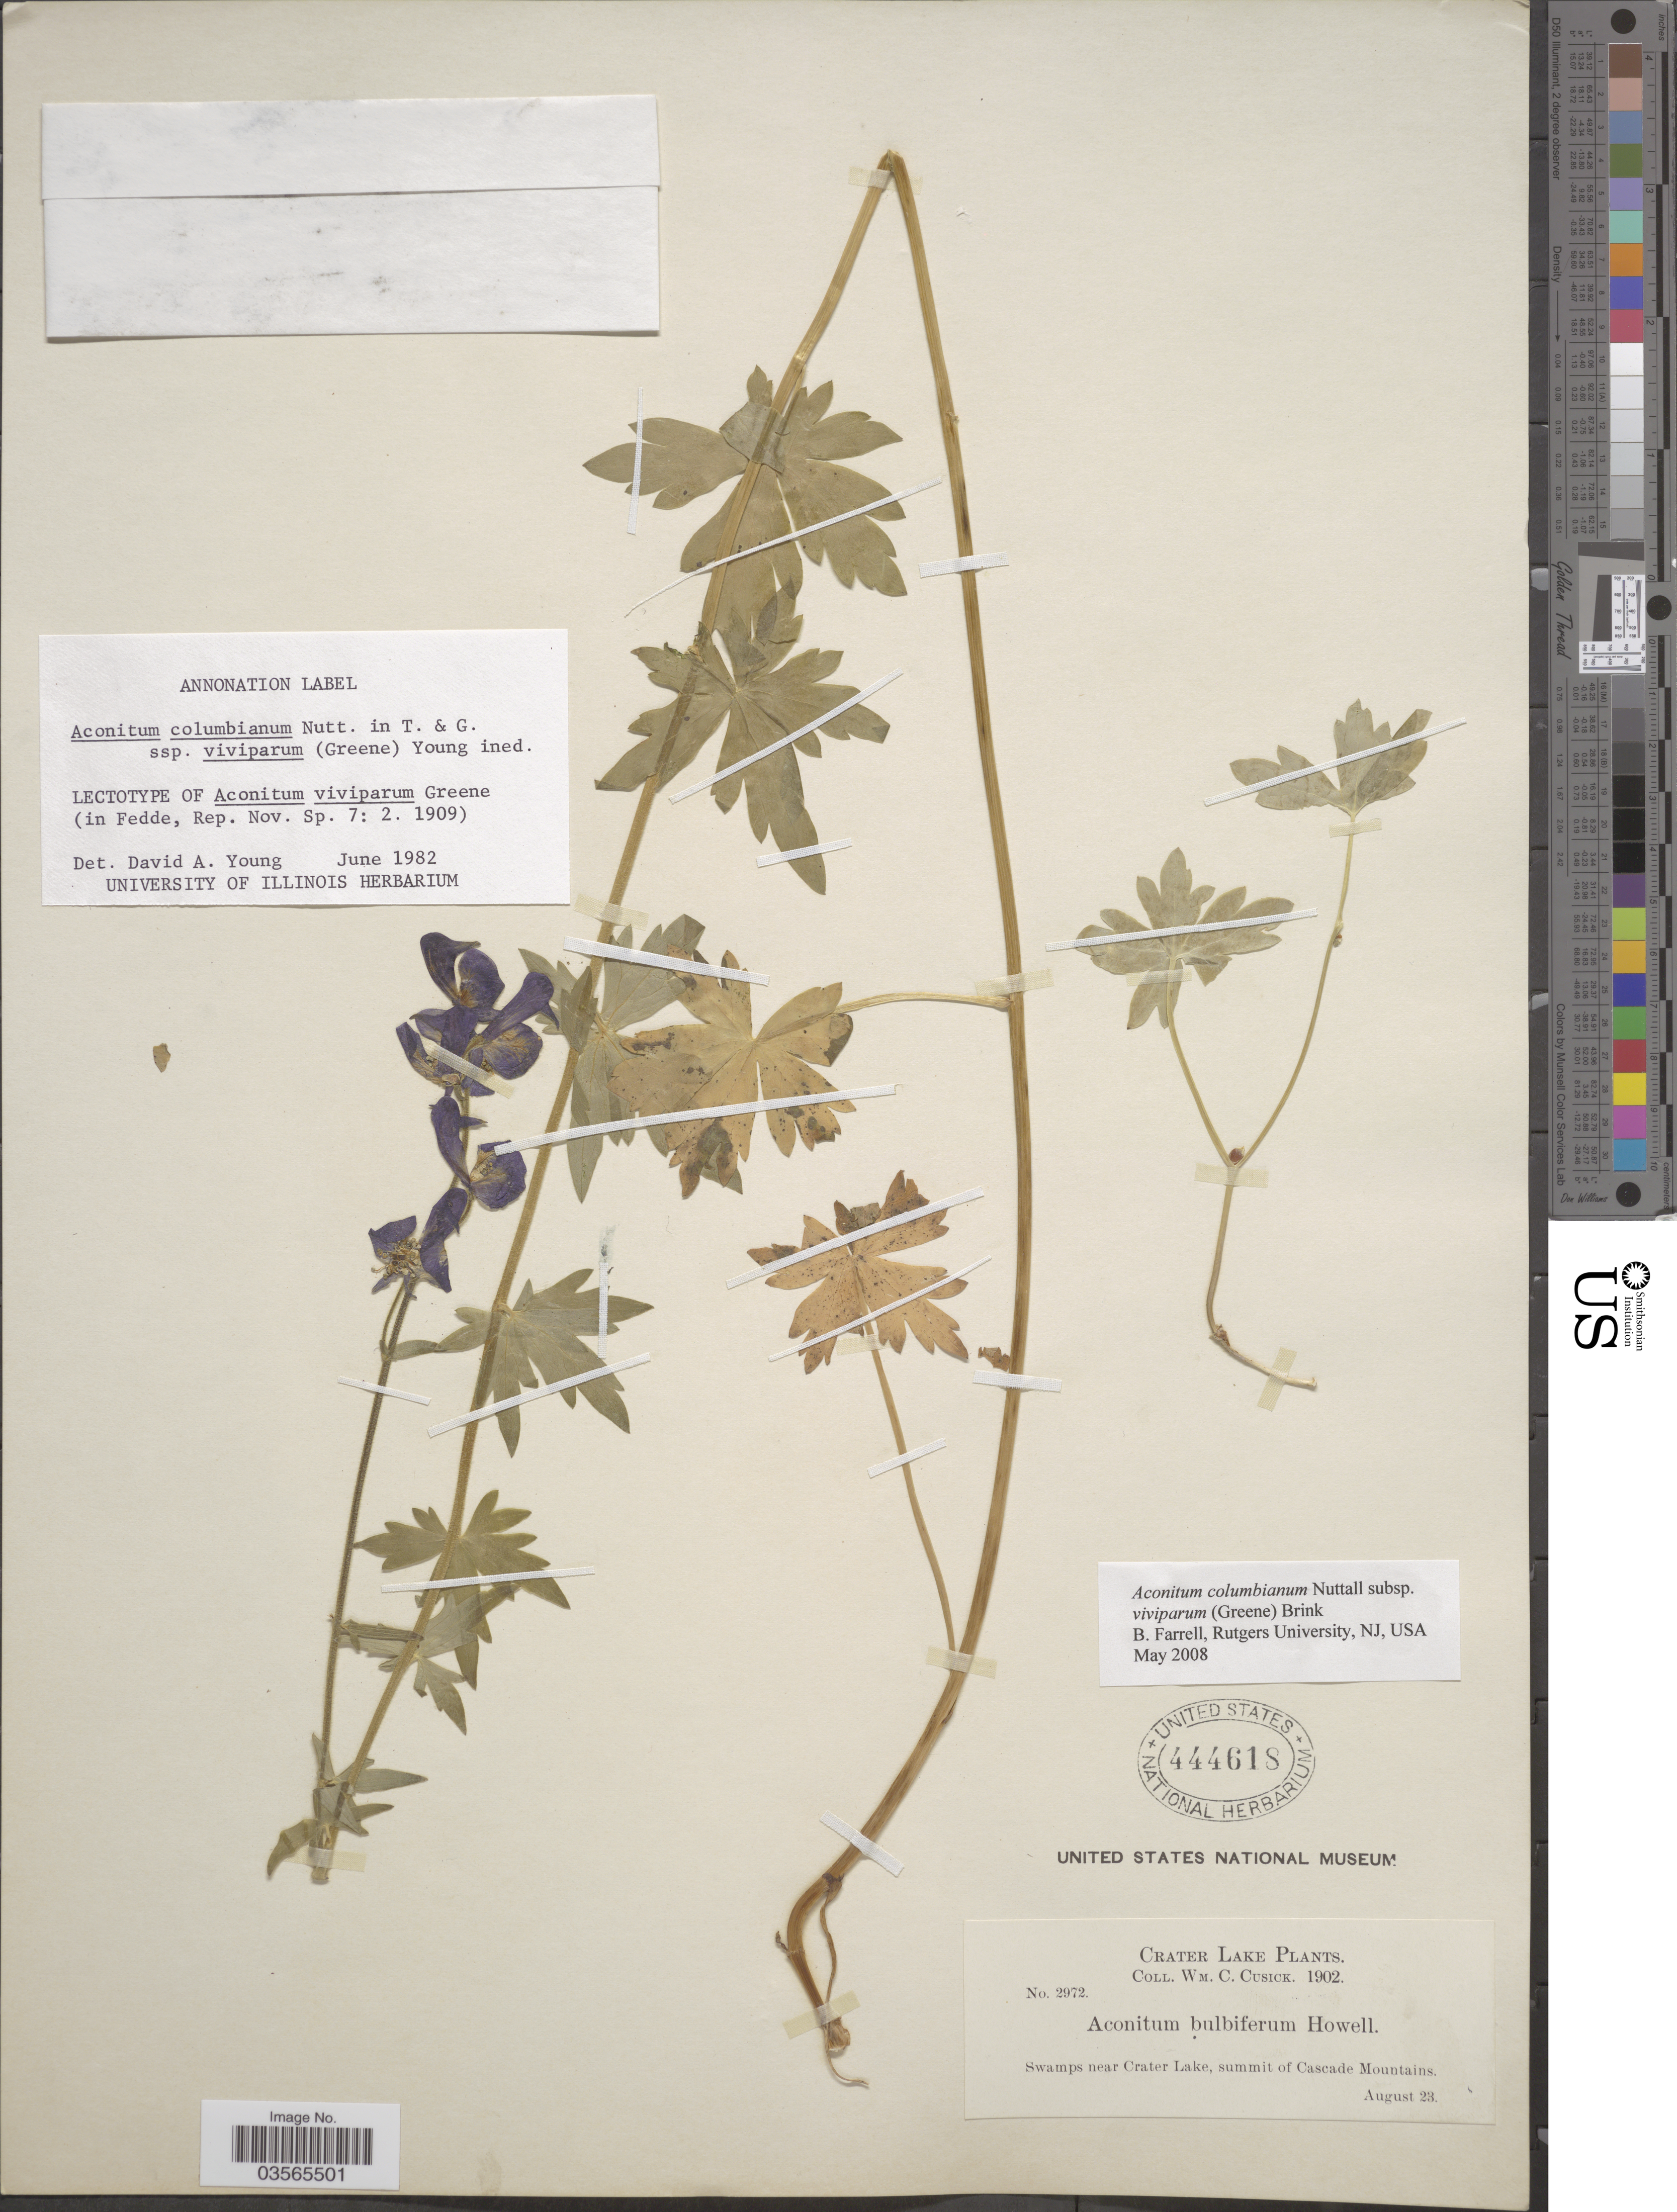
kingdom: Plantae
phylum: Tracheophyta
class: Magnoliopsida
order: Ranunculales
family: Ranunculaceae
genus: Aconitum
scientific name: Aconitum columbianum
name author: Nutt.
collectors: W. C. Cusick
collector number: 2972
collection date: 1902-08-23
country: United States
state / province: Oregon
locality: Crater Lake. Swamps near Crater Lake, summit of Cascade Mountains.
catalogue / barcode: US 444618